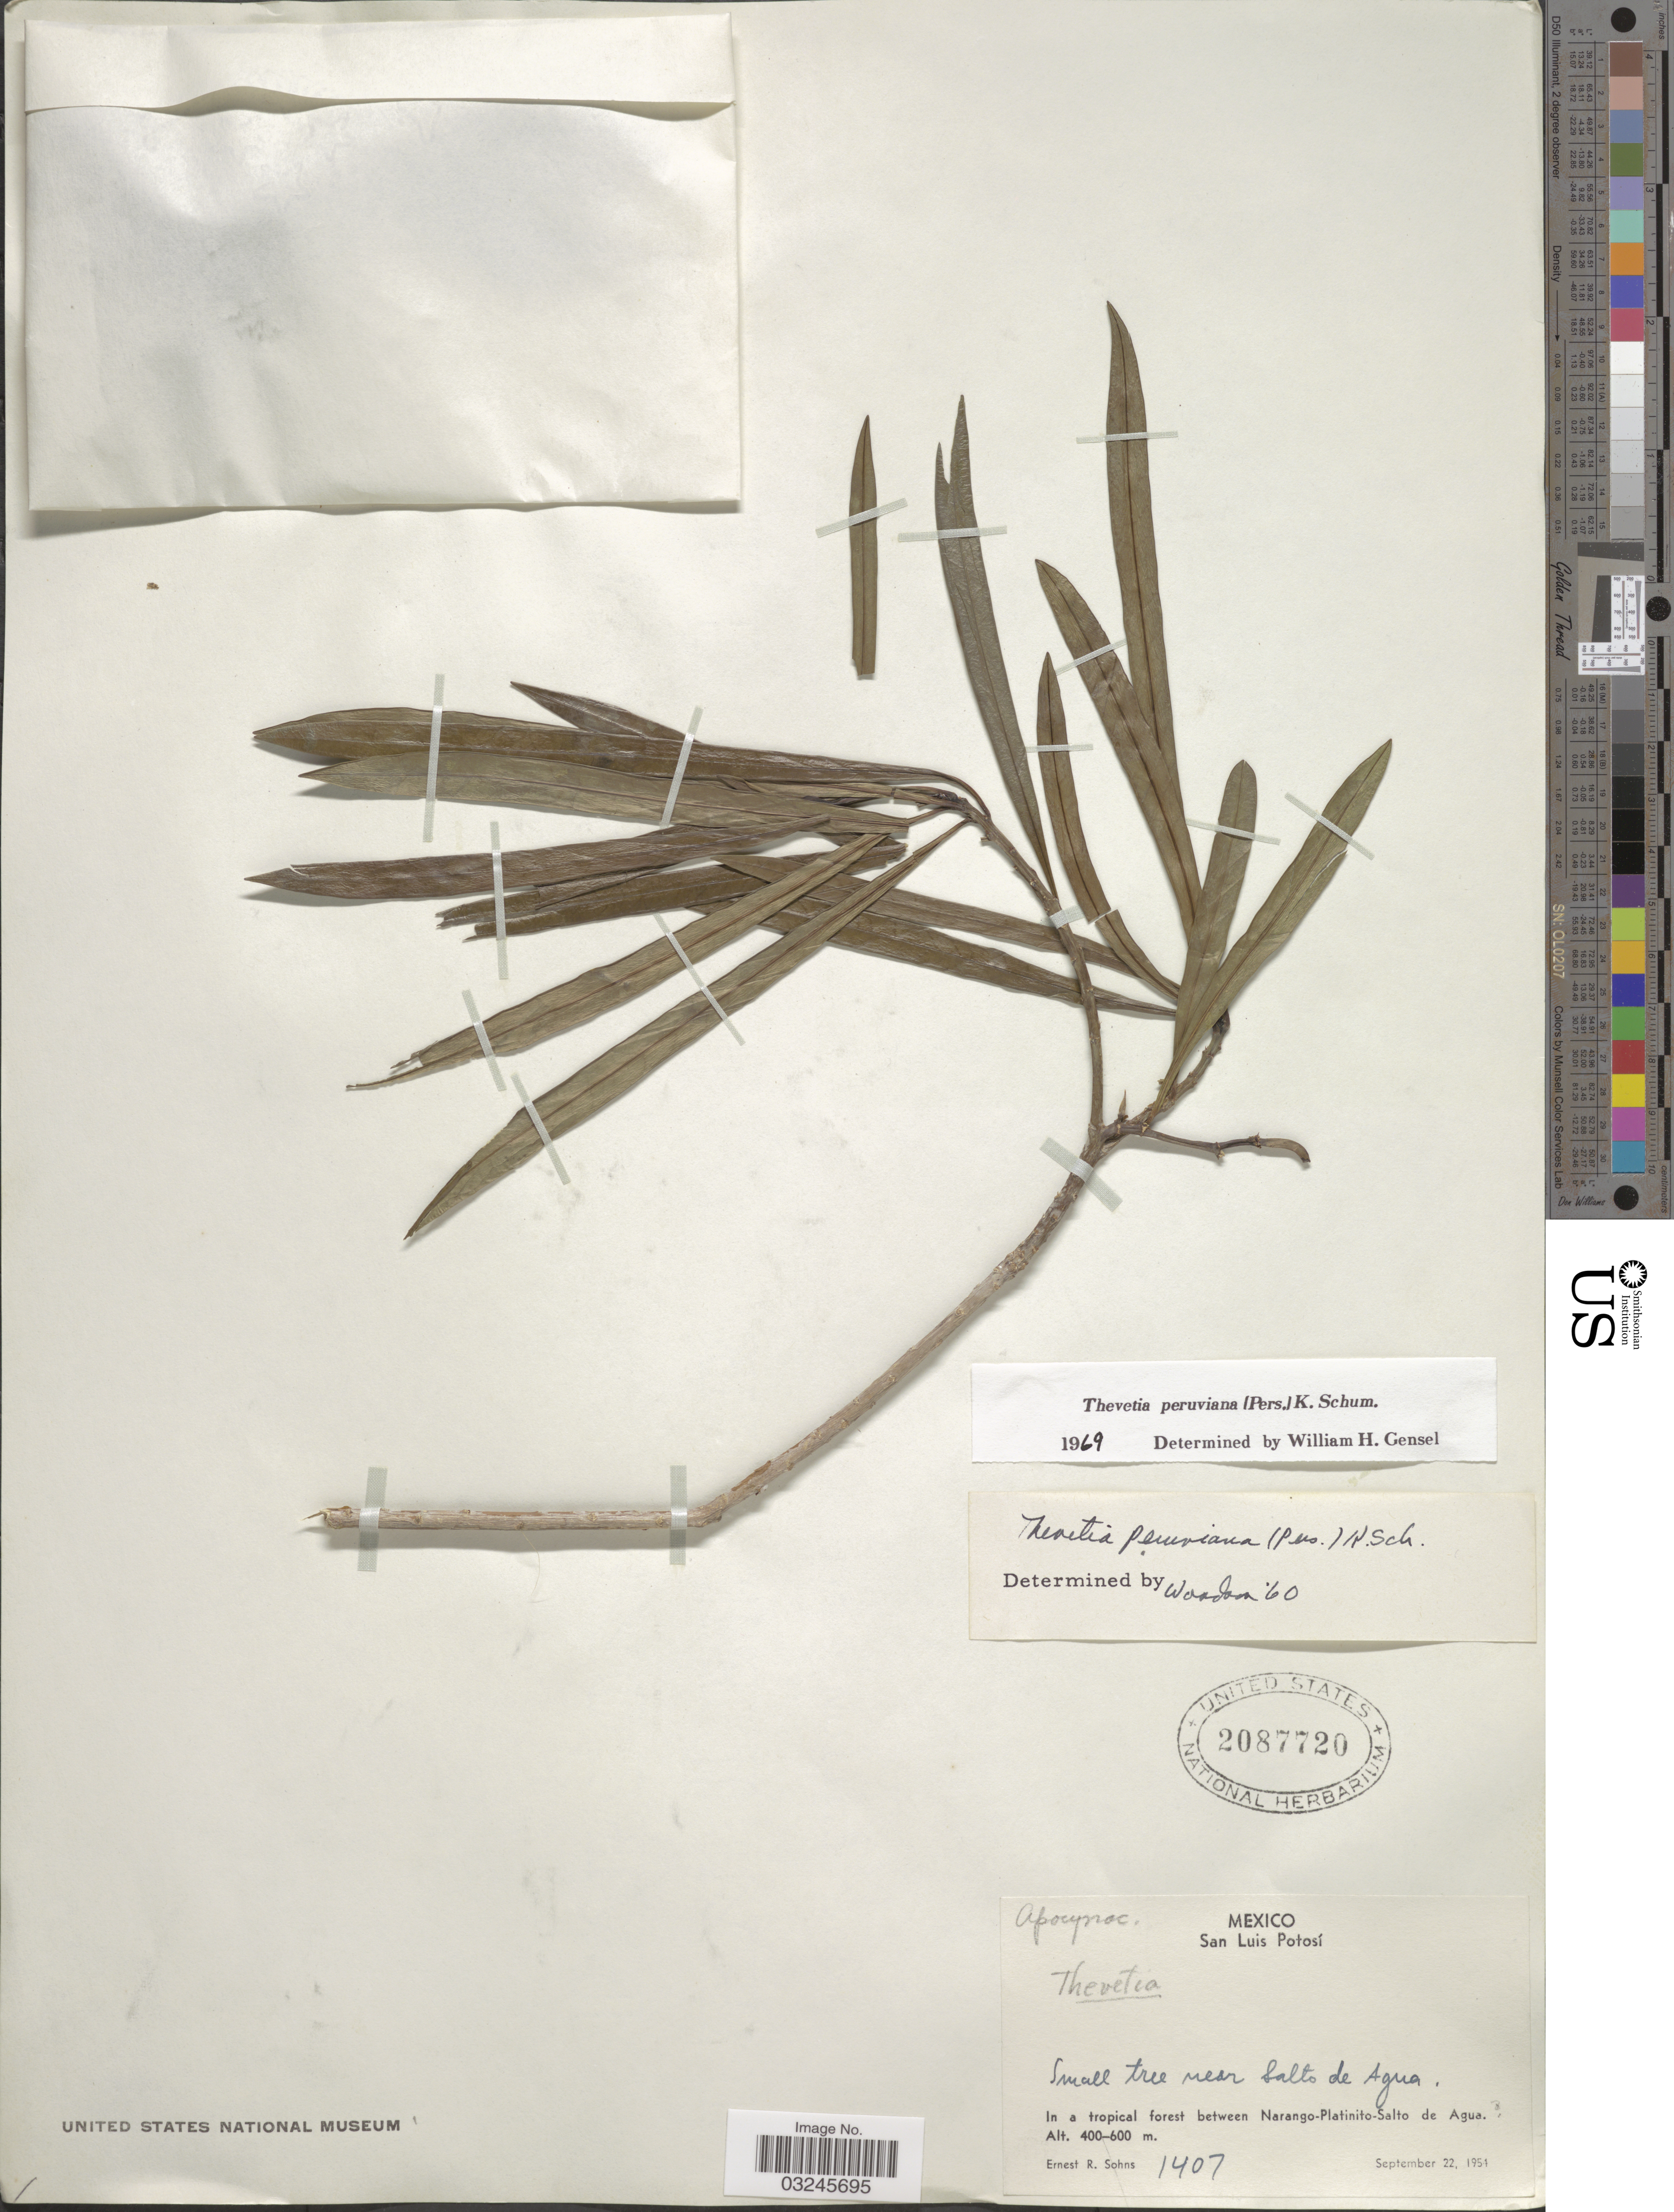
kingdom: Plantae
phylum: Tracheophyta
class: Magnoliopsida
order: Gentianales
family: Apocynaceae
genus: Thevetia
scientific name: Thevetia peruviana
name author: (Pers.) K. Schum.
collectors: E. R. Sohns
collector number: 1407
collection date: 1951-09-22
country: Mexico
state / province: San Luis Potosí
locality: Small tree near Salto de Agua, In a tropical forest between Narango-Platinito-Salto de Agua.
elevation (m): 400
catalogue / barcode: US 2087720